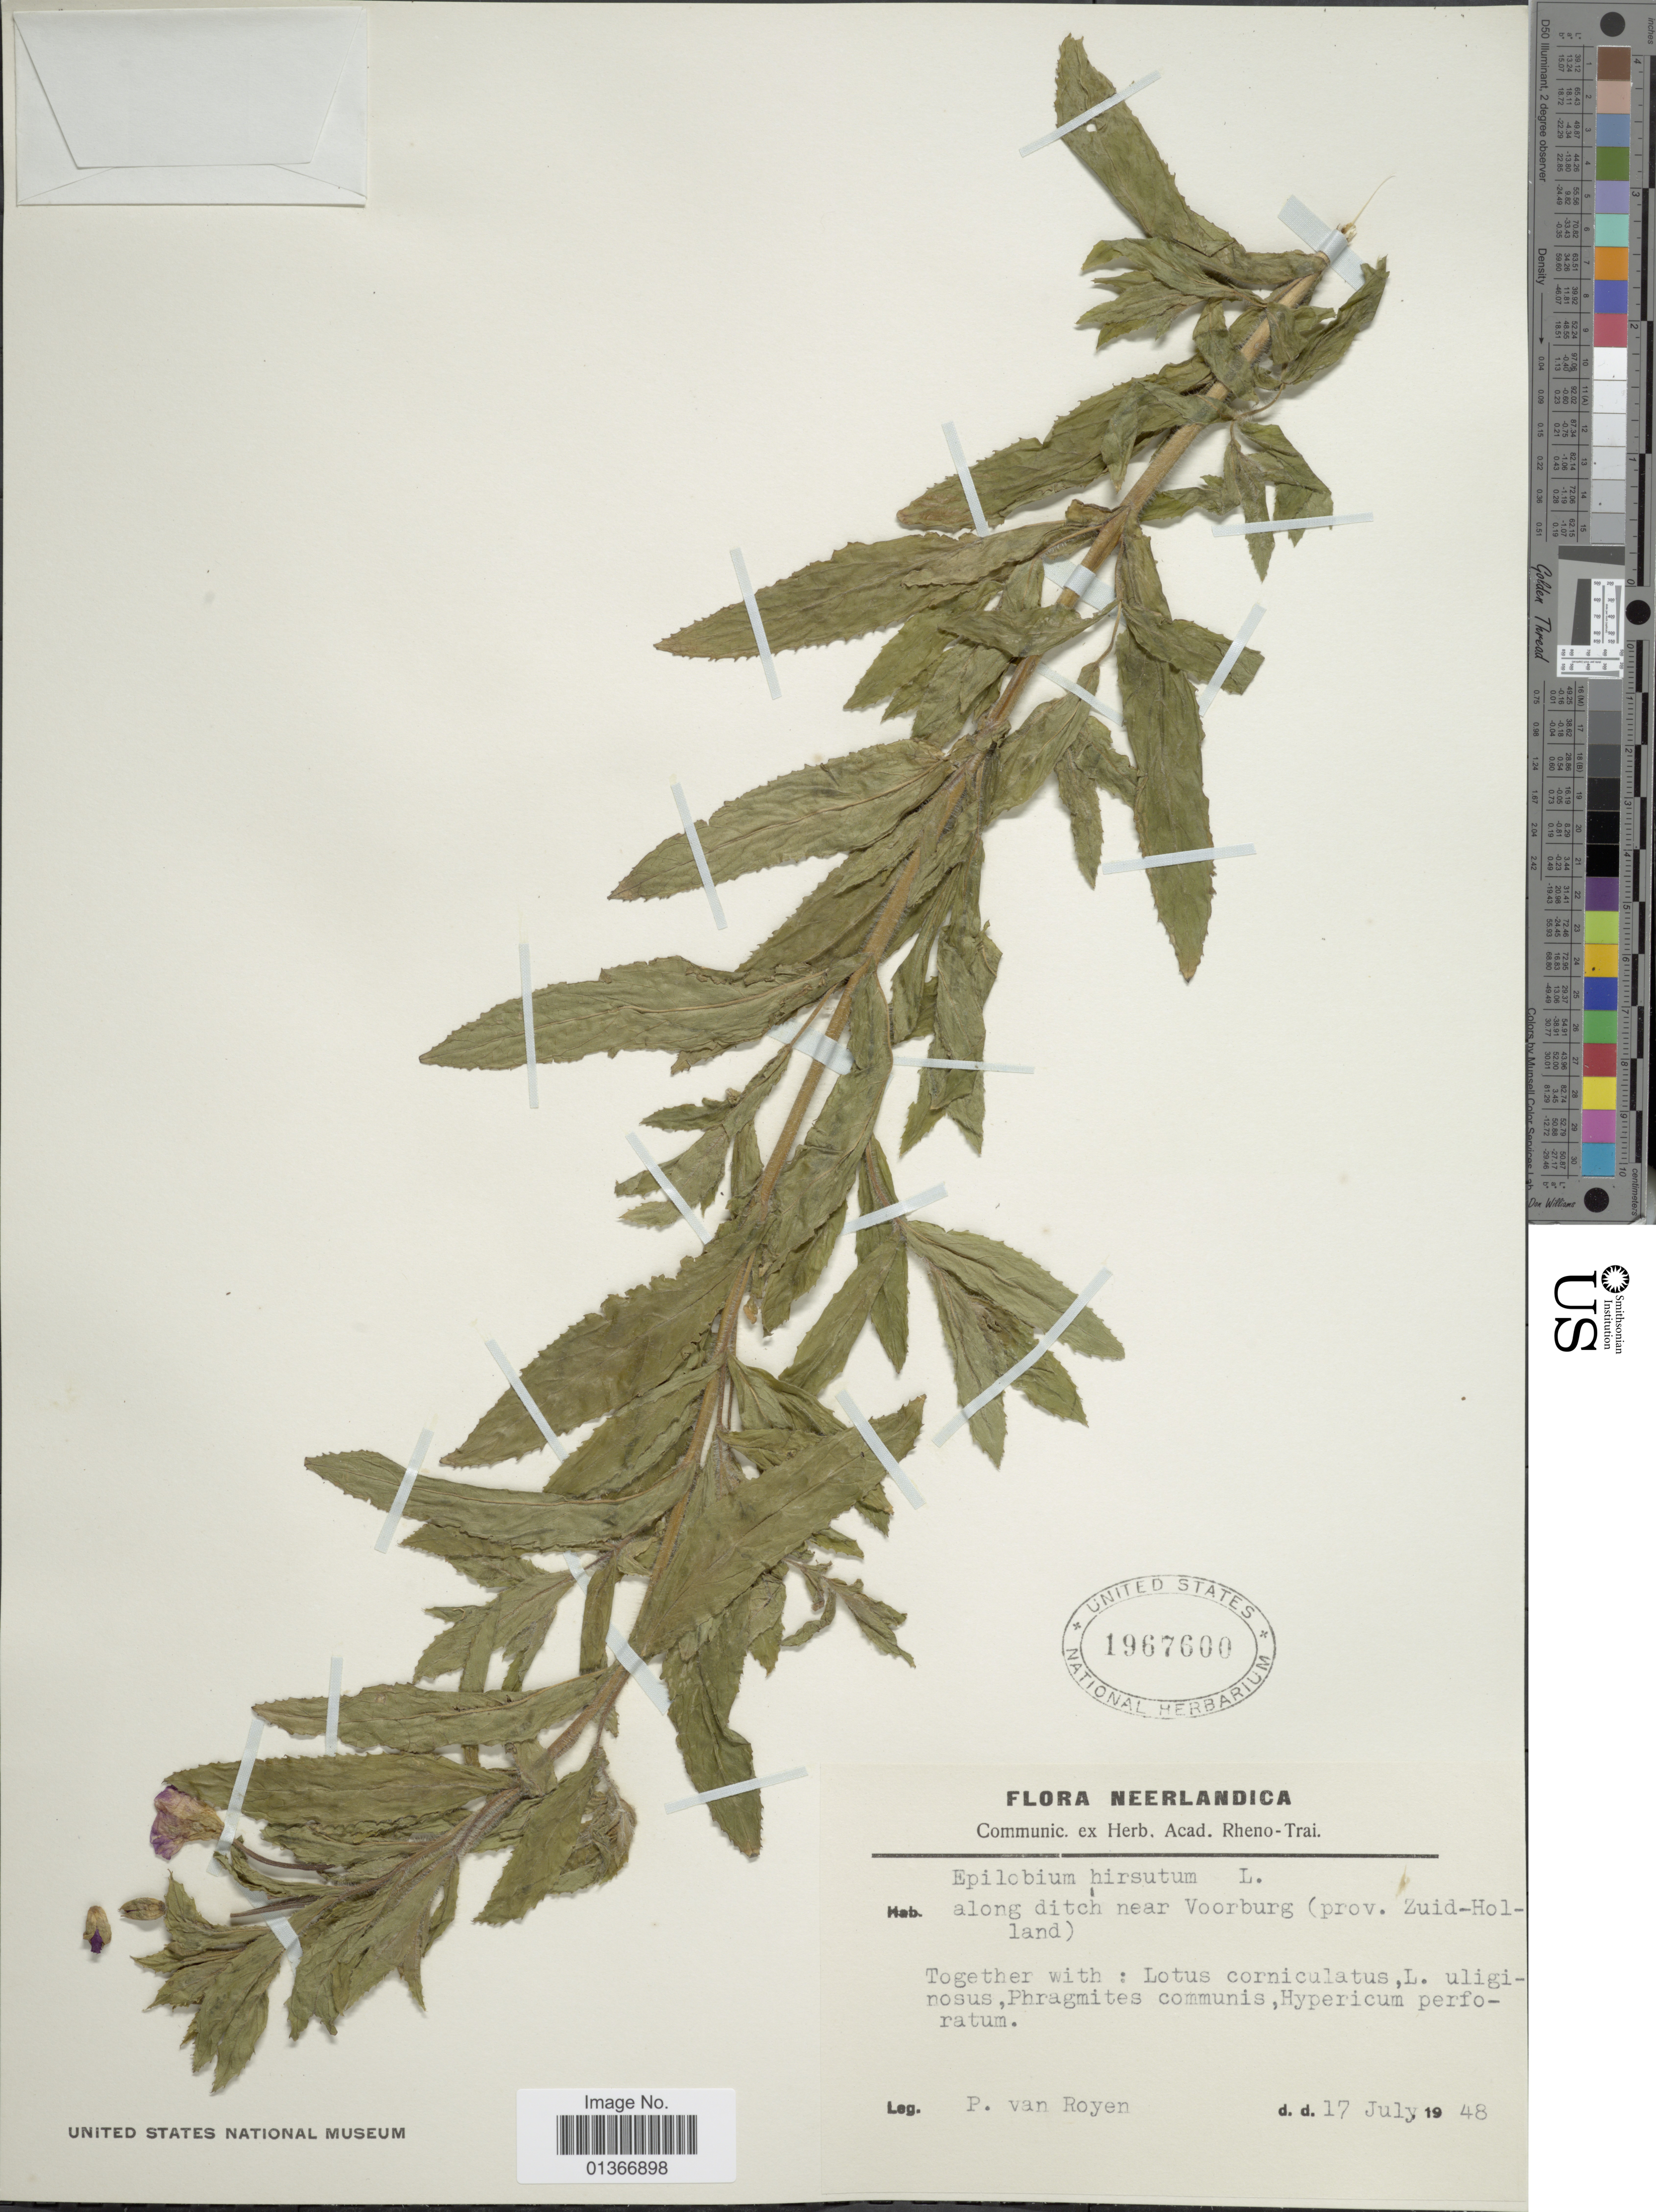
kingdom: Plantae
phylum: Tracheophyta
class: Magnoliopsida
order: Myrtales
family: Onagraceae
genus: Epilobium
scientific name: Epilobium hirsutum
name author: L.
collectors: P. van Royen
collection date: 1948-07-17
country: Netherlands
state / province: Zuid Holland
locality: Along ditch near Voorburg.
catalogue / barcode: US 1967600